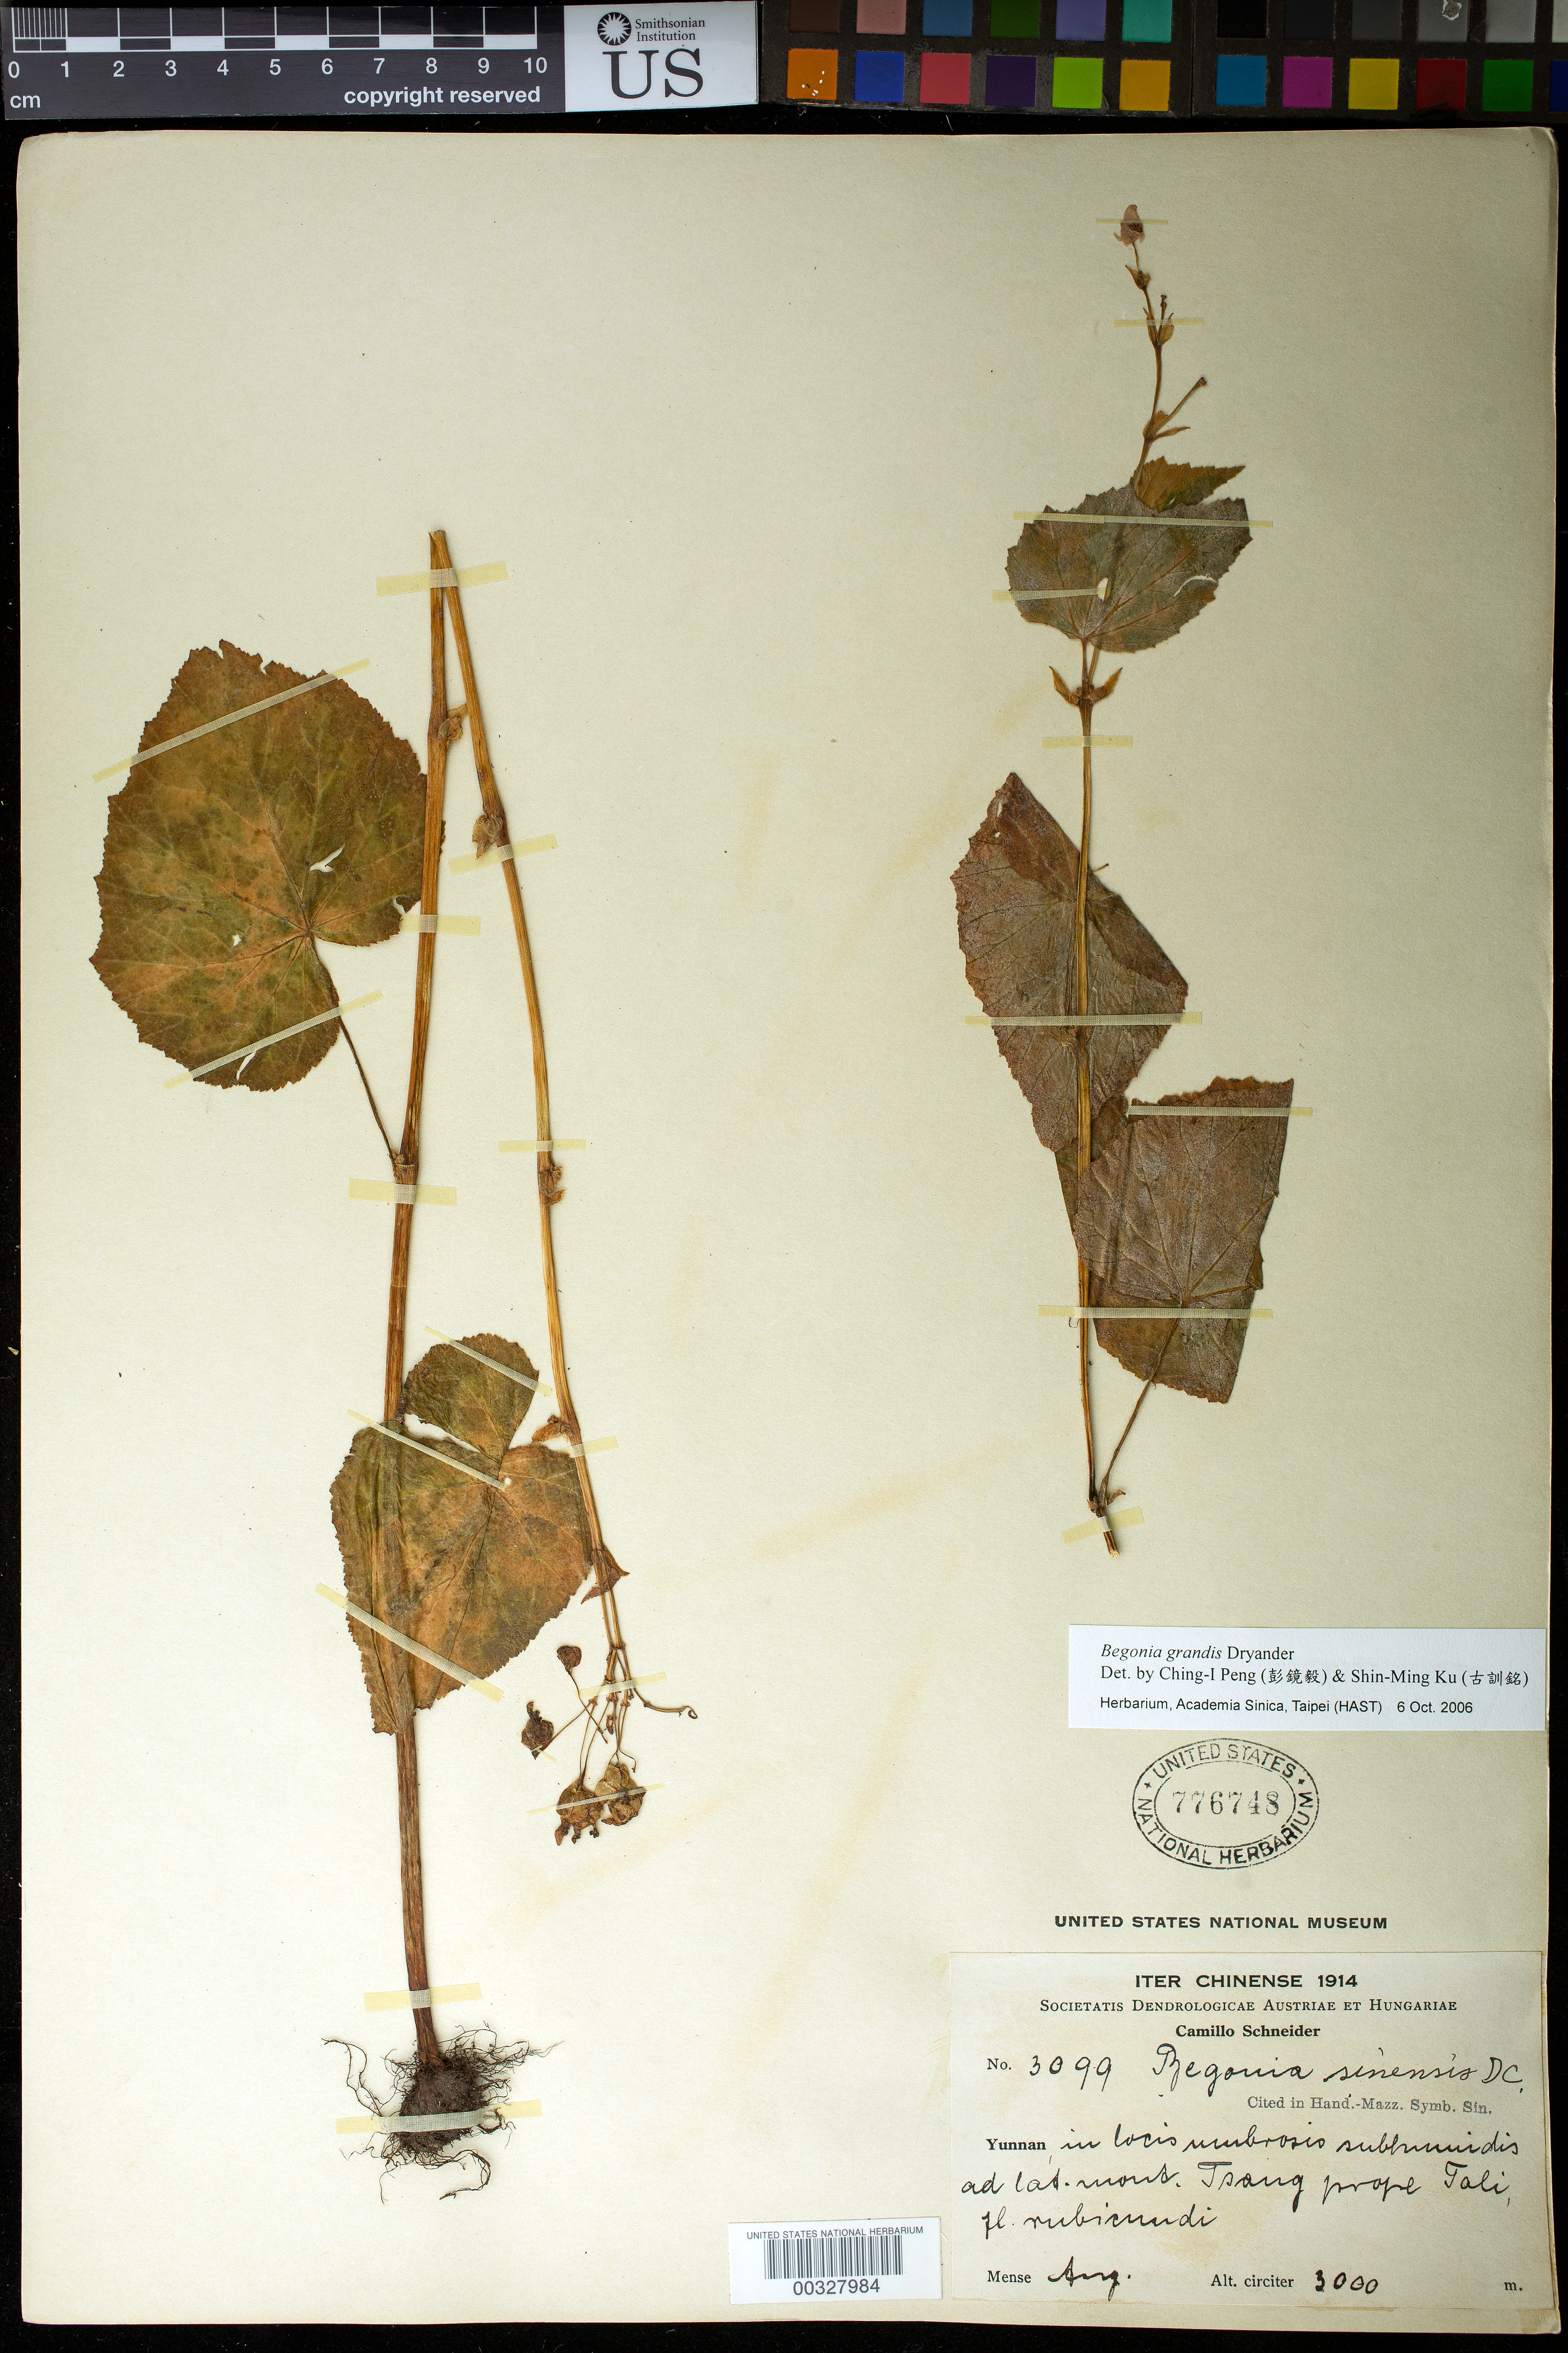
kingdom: Plantae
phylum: Tracheophyta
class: Magnoliopsida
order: Cucurbitales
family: Begoniaceae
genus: Begonia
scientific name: Begonia grandis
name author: Dryand.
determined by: Peng, Ching-I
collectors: C. K. Schneider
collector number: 3099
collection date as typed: Aug 1914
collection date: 1914-08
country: China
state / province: Yunnan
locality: Tsang prope Tali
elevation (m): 3000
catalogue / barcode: US 776748